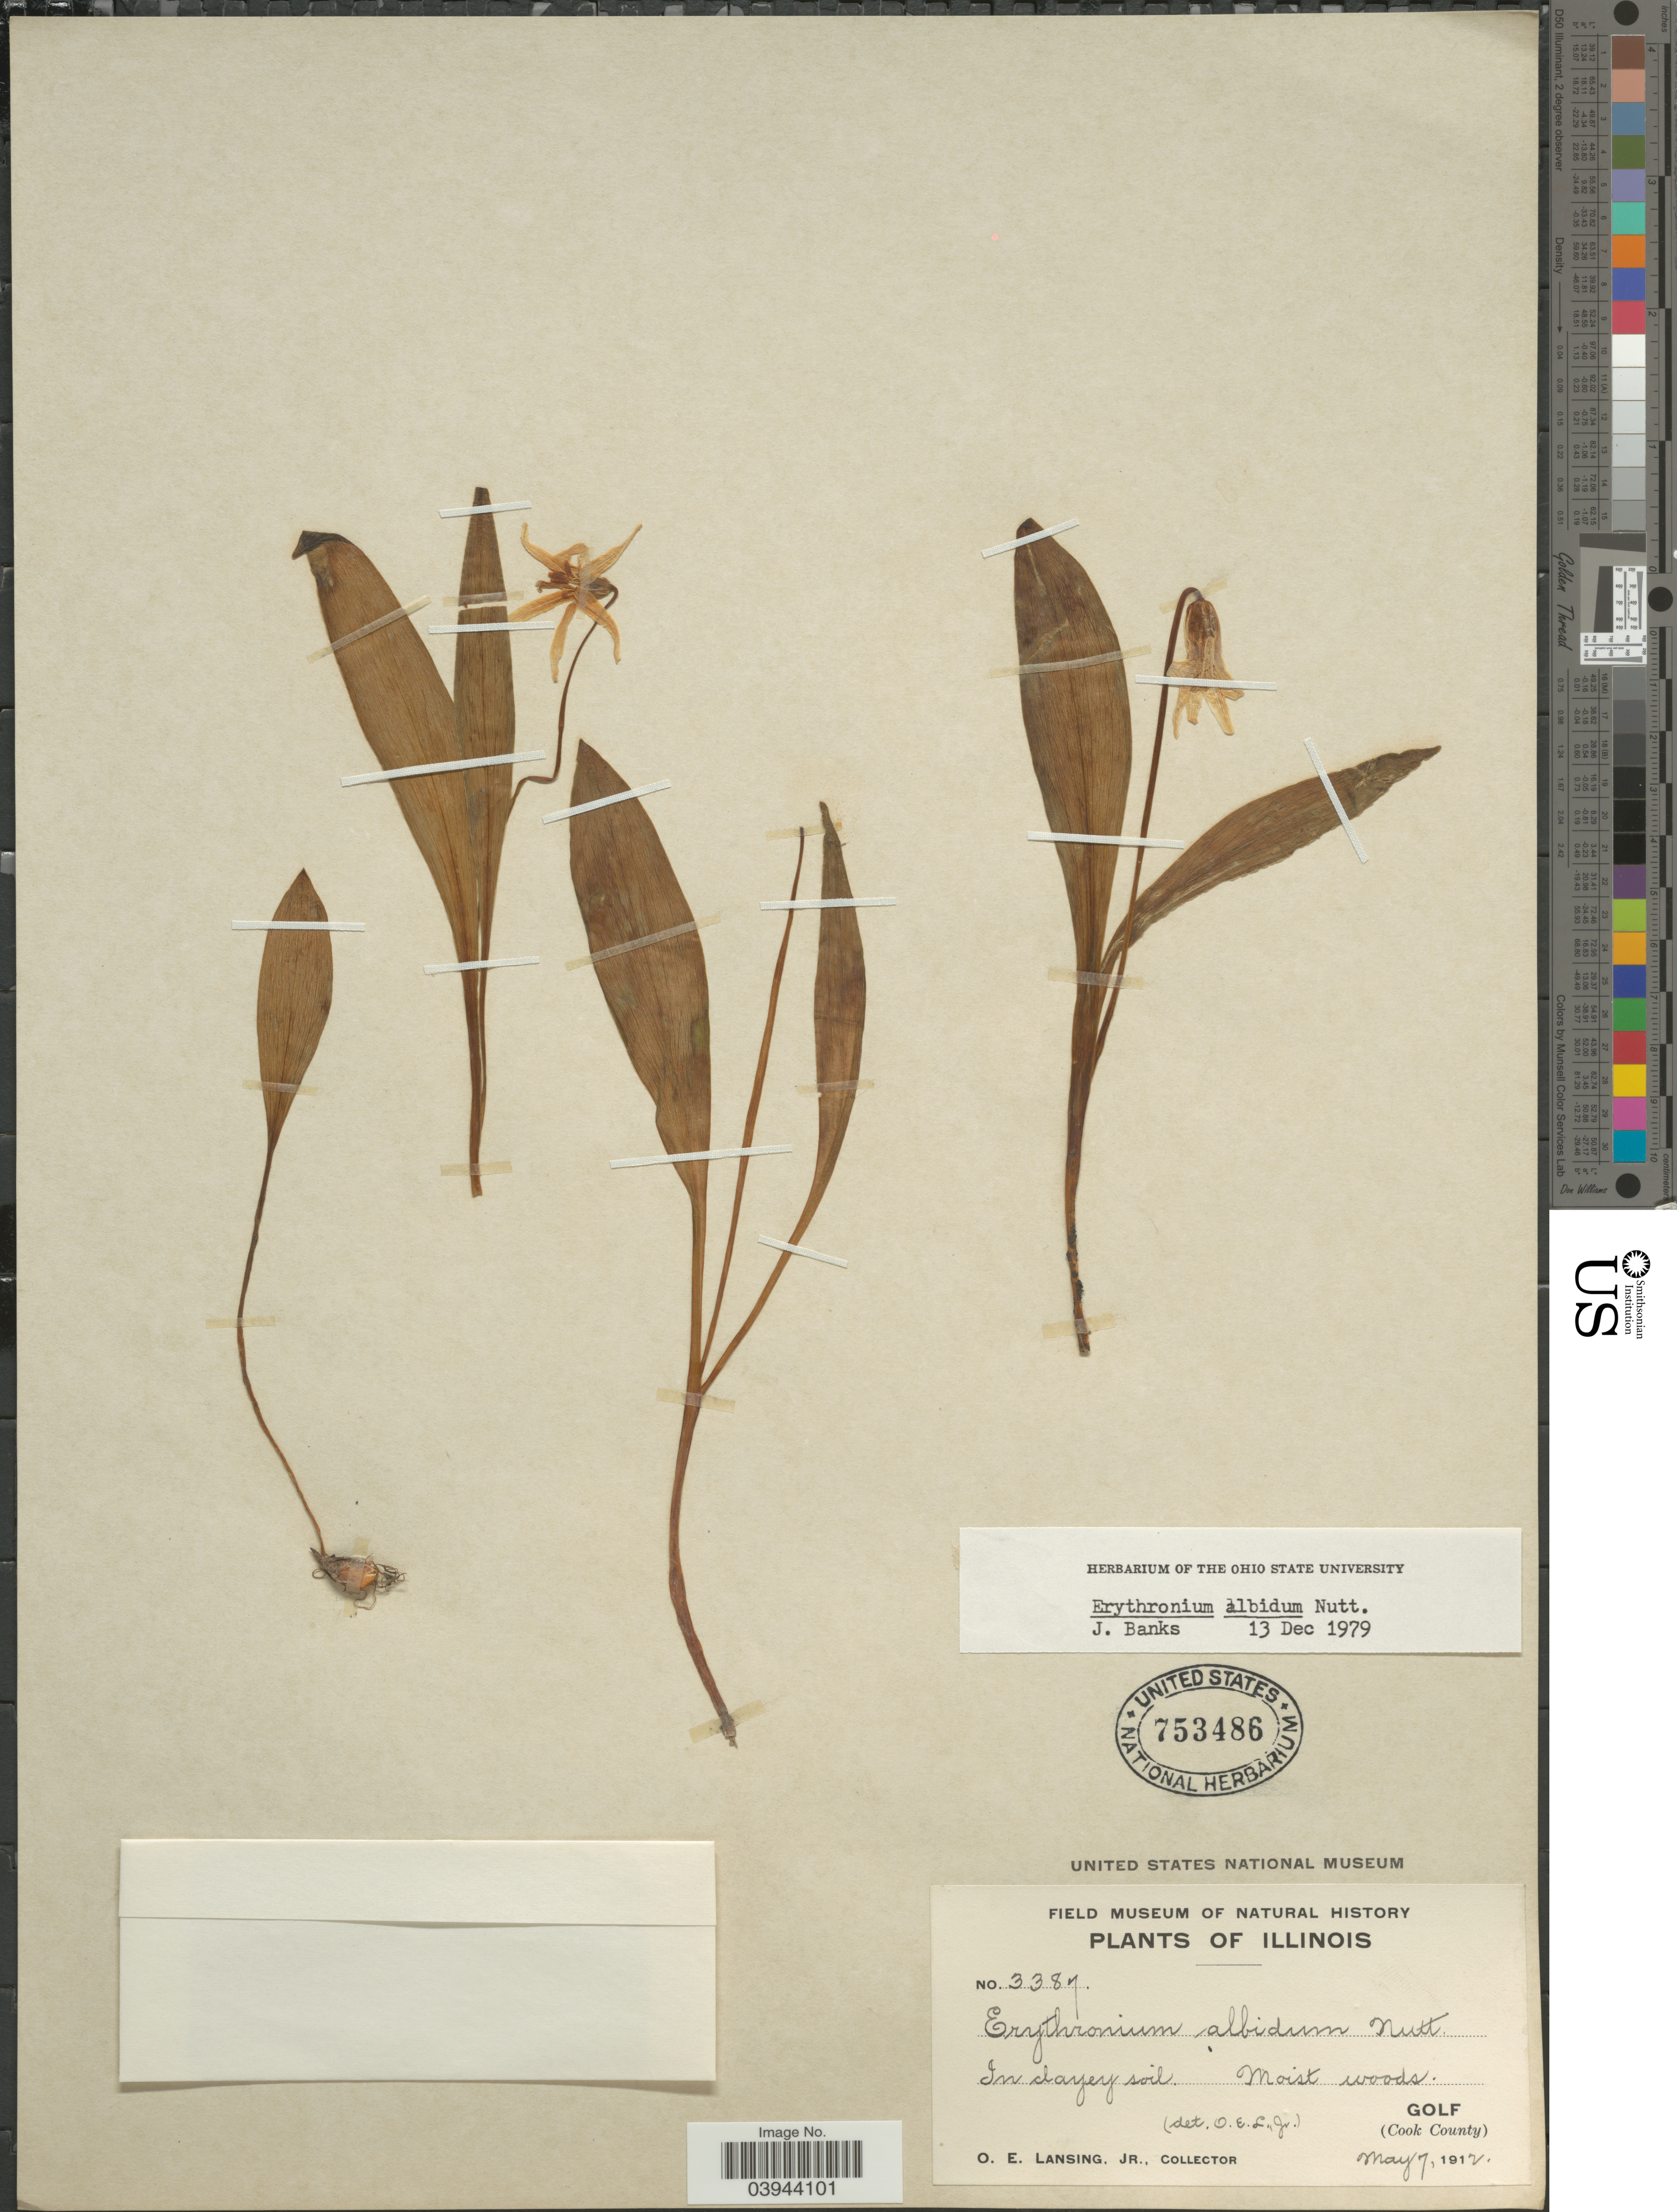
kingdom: Plantae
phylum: Tracheophyta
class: Liliopsida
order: Liliales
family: Liliaceae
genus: Erythronium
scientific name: Erythronium albidum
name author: Nutt.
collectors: O. Lansing Jr.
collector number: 3387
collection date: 1912-05-07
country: United States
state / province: Illinois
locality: Golf (Cook County).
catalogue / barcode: US 753486